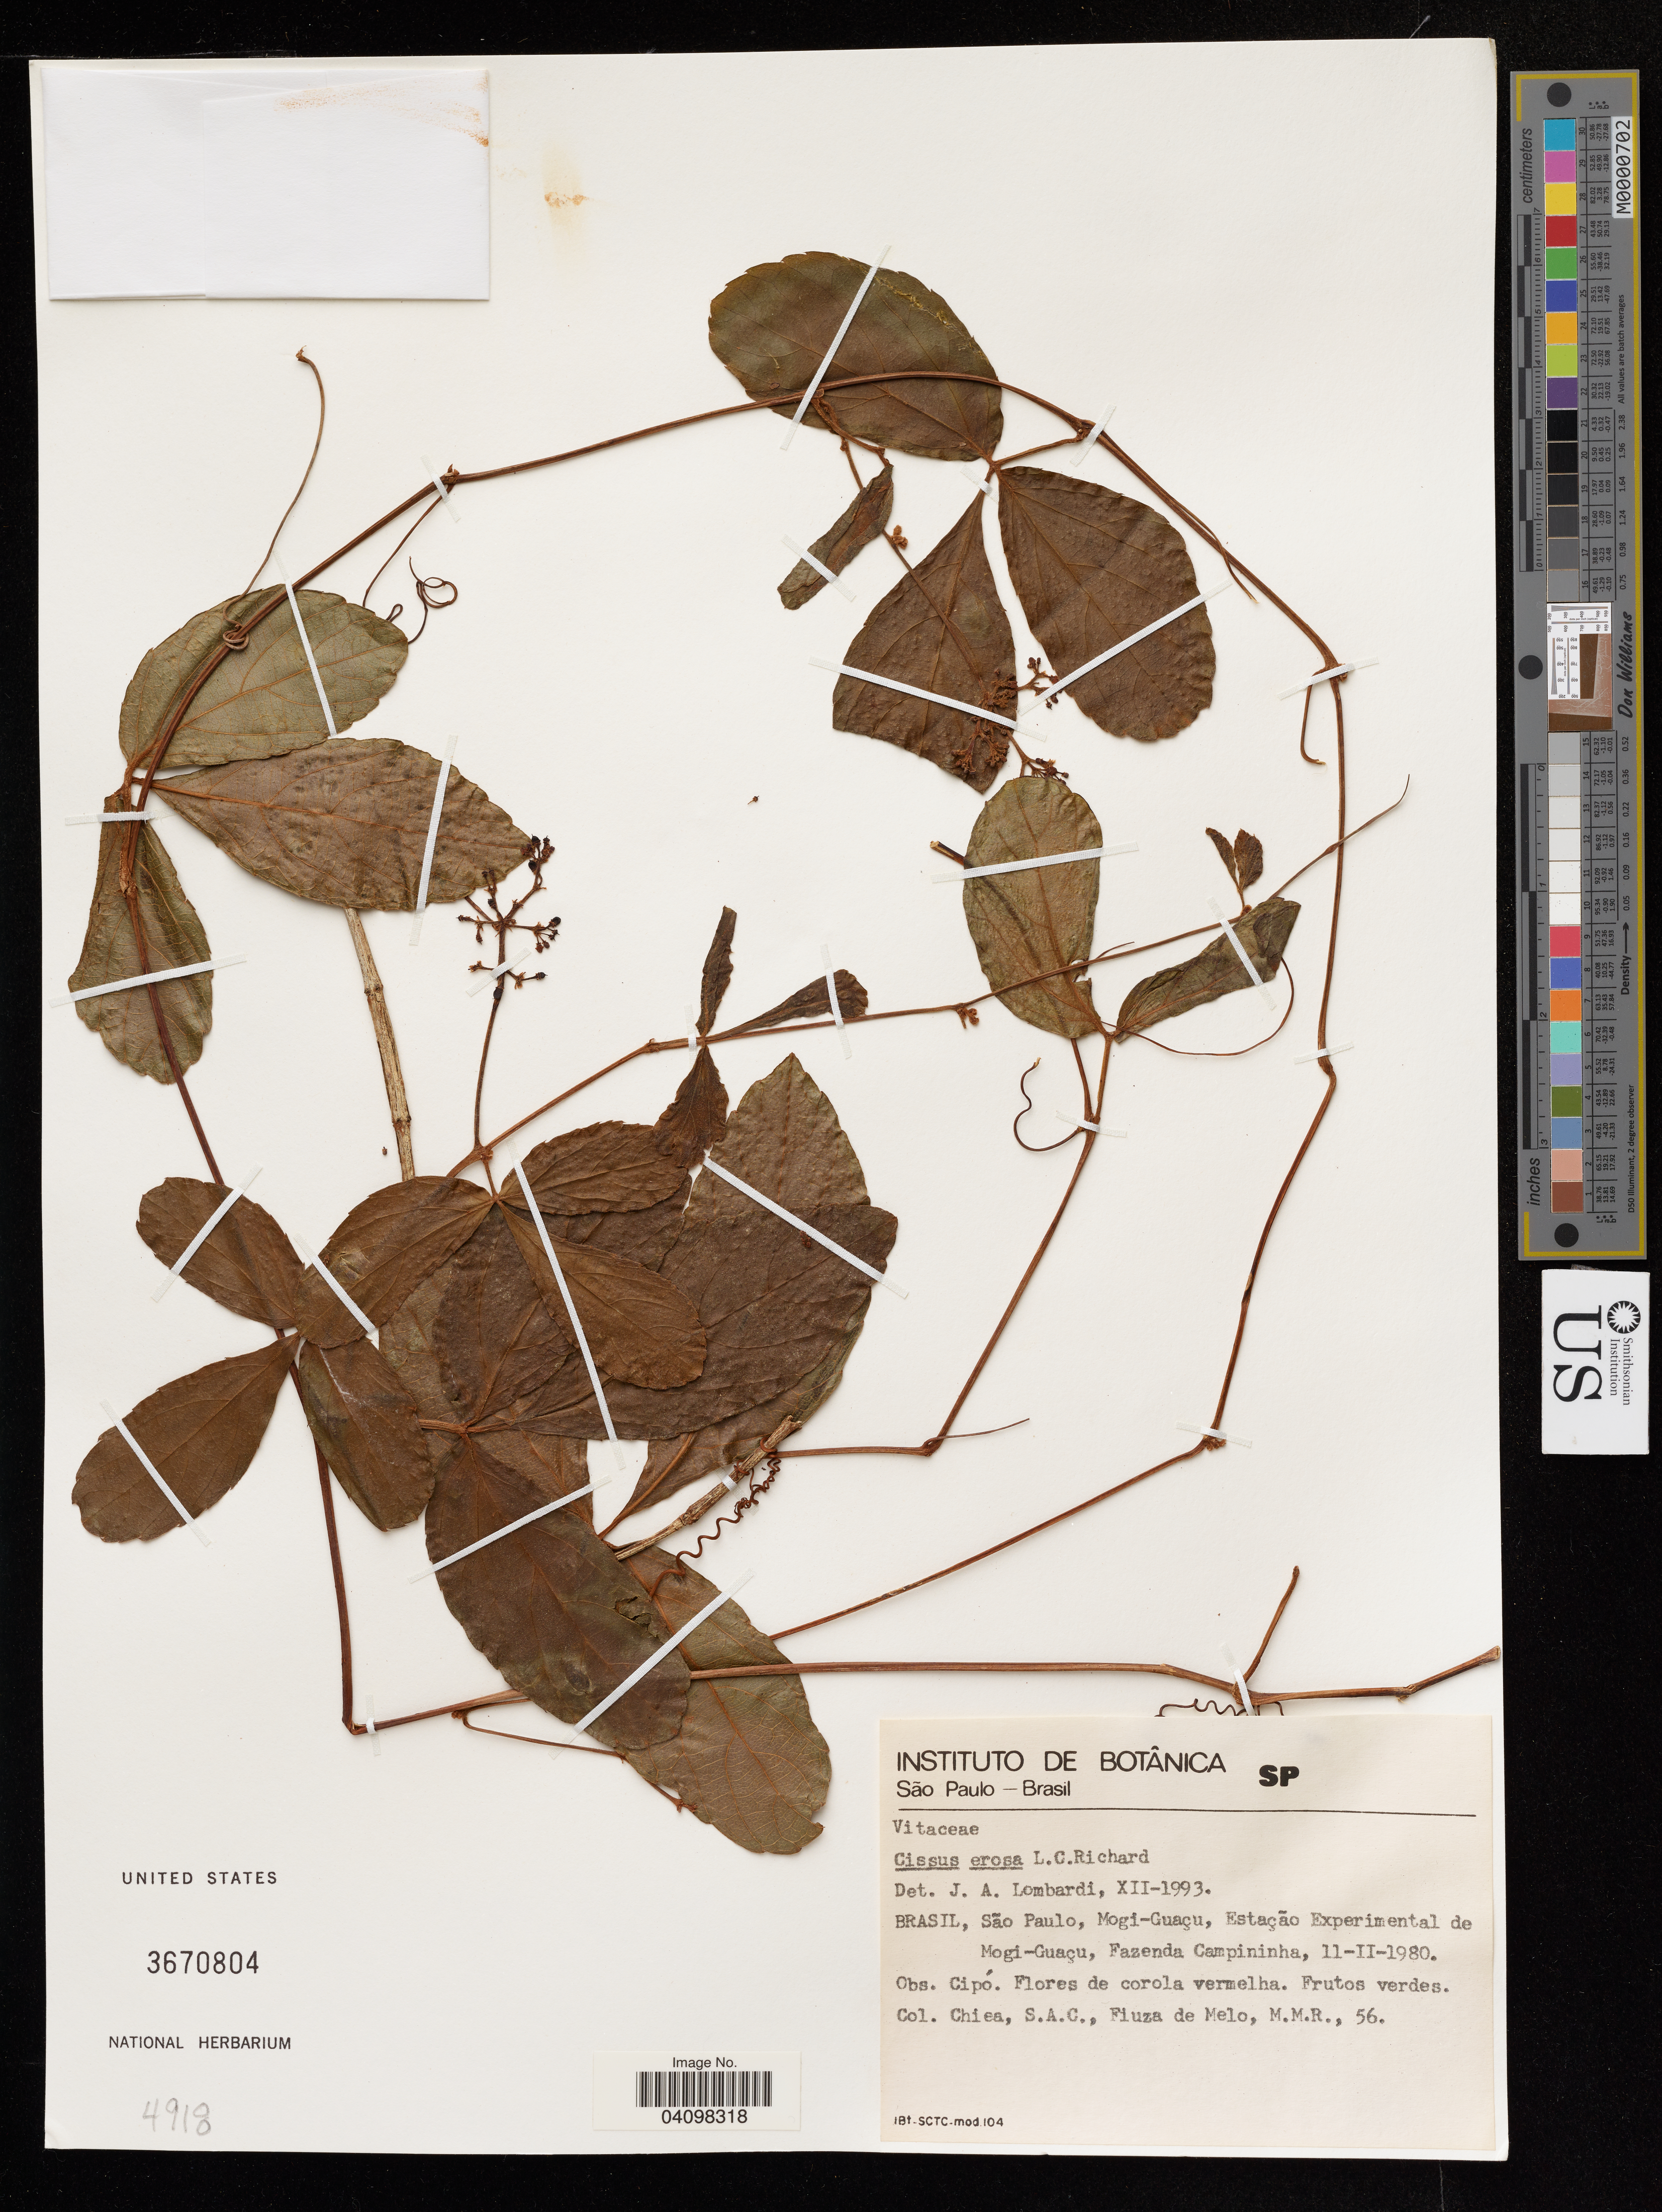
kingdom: Plantae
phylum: Tracheophyta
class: Magnoliopsida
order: Vitales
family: Vitaceae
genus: Cissus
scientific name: Cissus erosa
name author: Rich.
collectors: S. Chiea & M. de Melo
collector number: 56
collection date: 1980-02-11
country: Brazil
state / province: São Paulo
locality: Mogi-Guaçu, Estação Experimental de Mogi-Guaçu, Fazenda Campininha.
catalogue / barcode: US 3670804